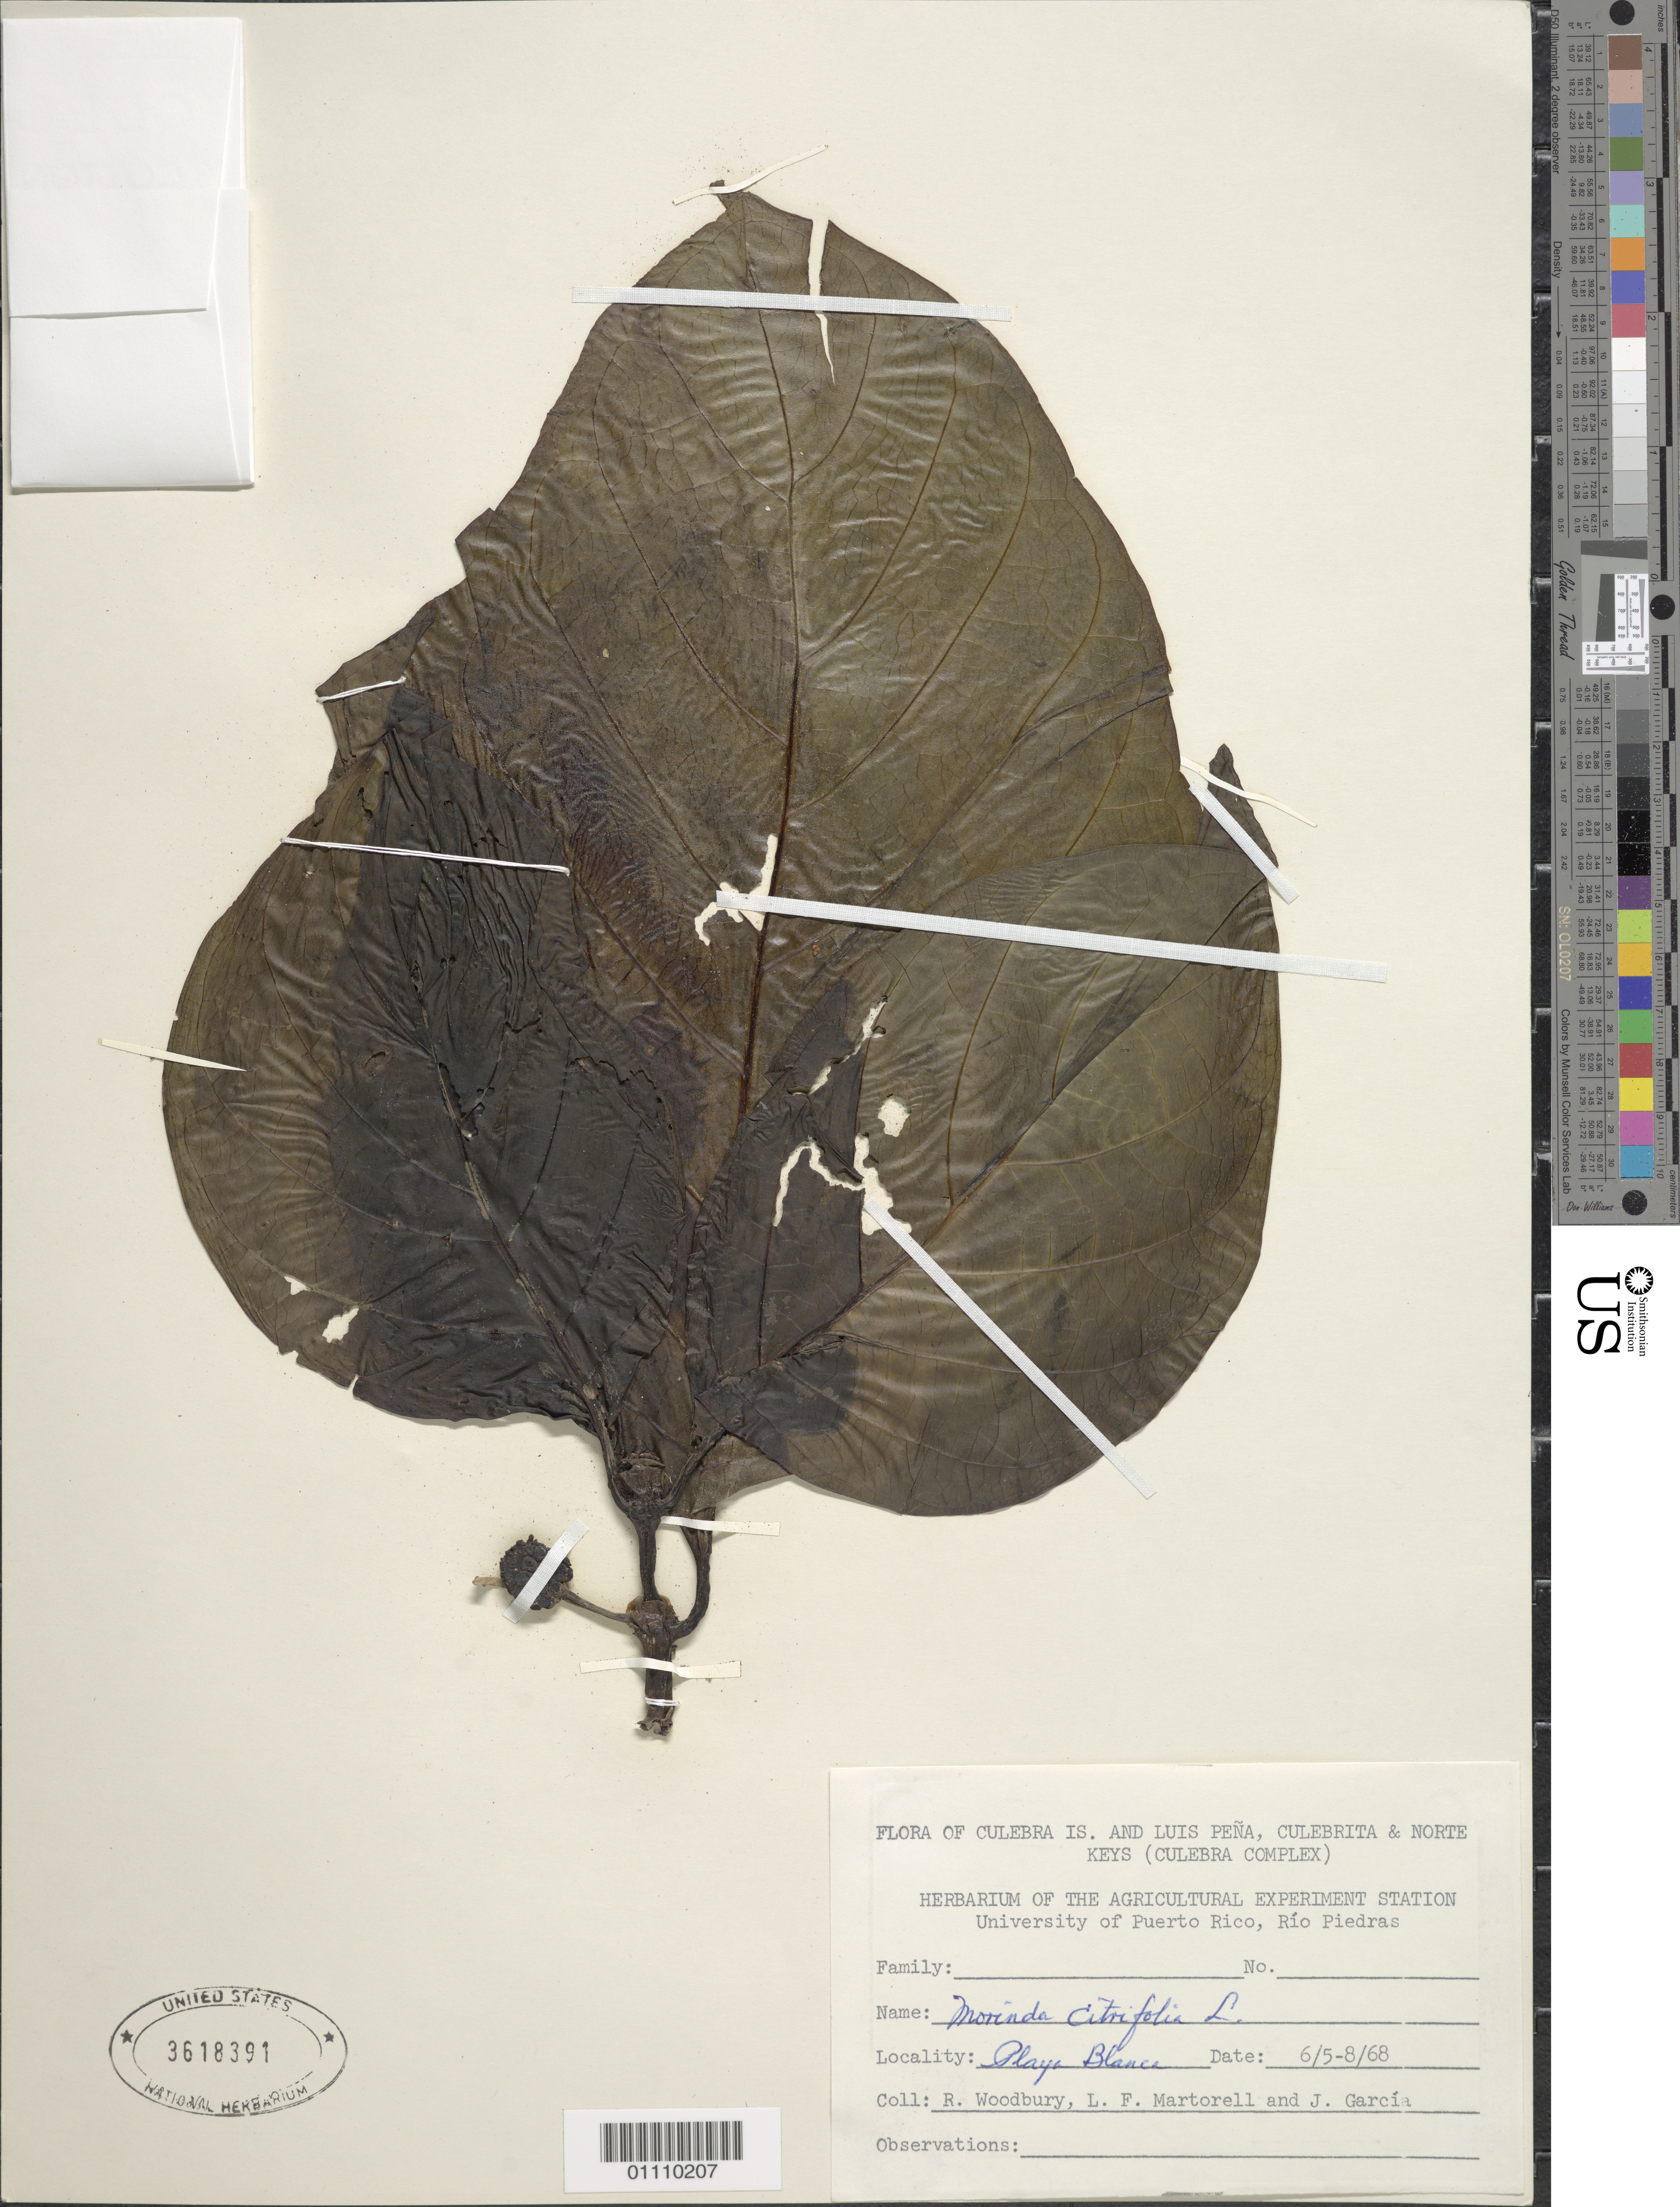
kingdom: Plantae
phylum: Tracheophyta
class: Magnoliopsida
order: Gentianales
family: Rubiaceae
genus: Morinda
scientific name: Morinda citrifolia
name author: L.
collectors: R. O. Woodbury, L. Martorell & J. García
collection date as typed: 06 May 1968 to -- Aug 1968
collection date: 1968-05-06/1968-08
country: Puerto Rico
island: Culebra I.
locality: Playa Blanca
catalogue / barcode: US 3618391